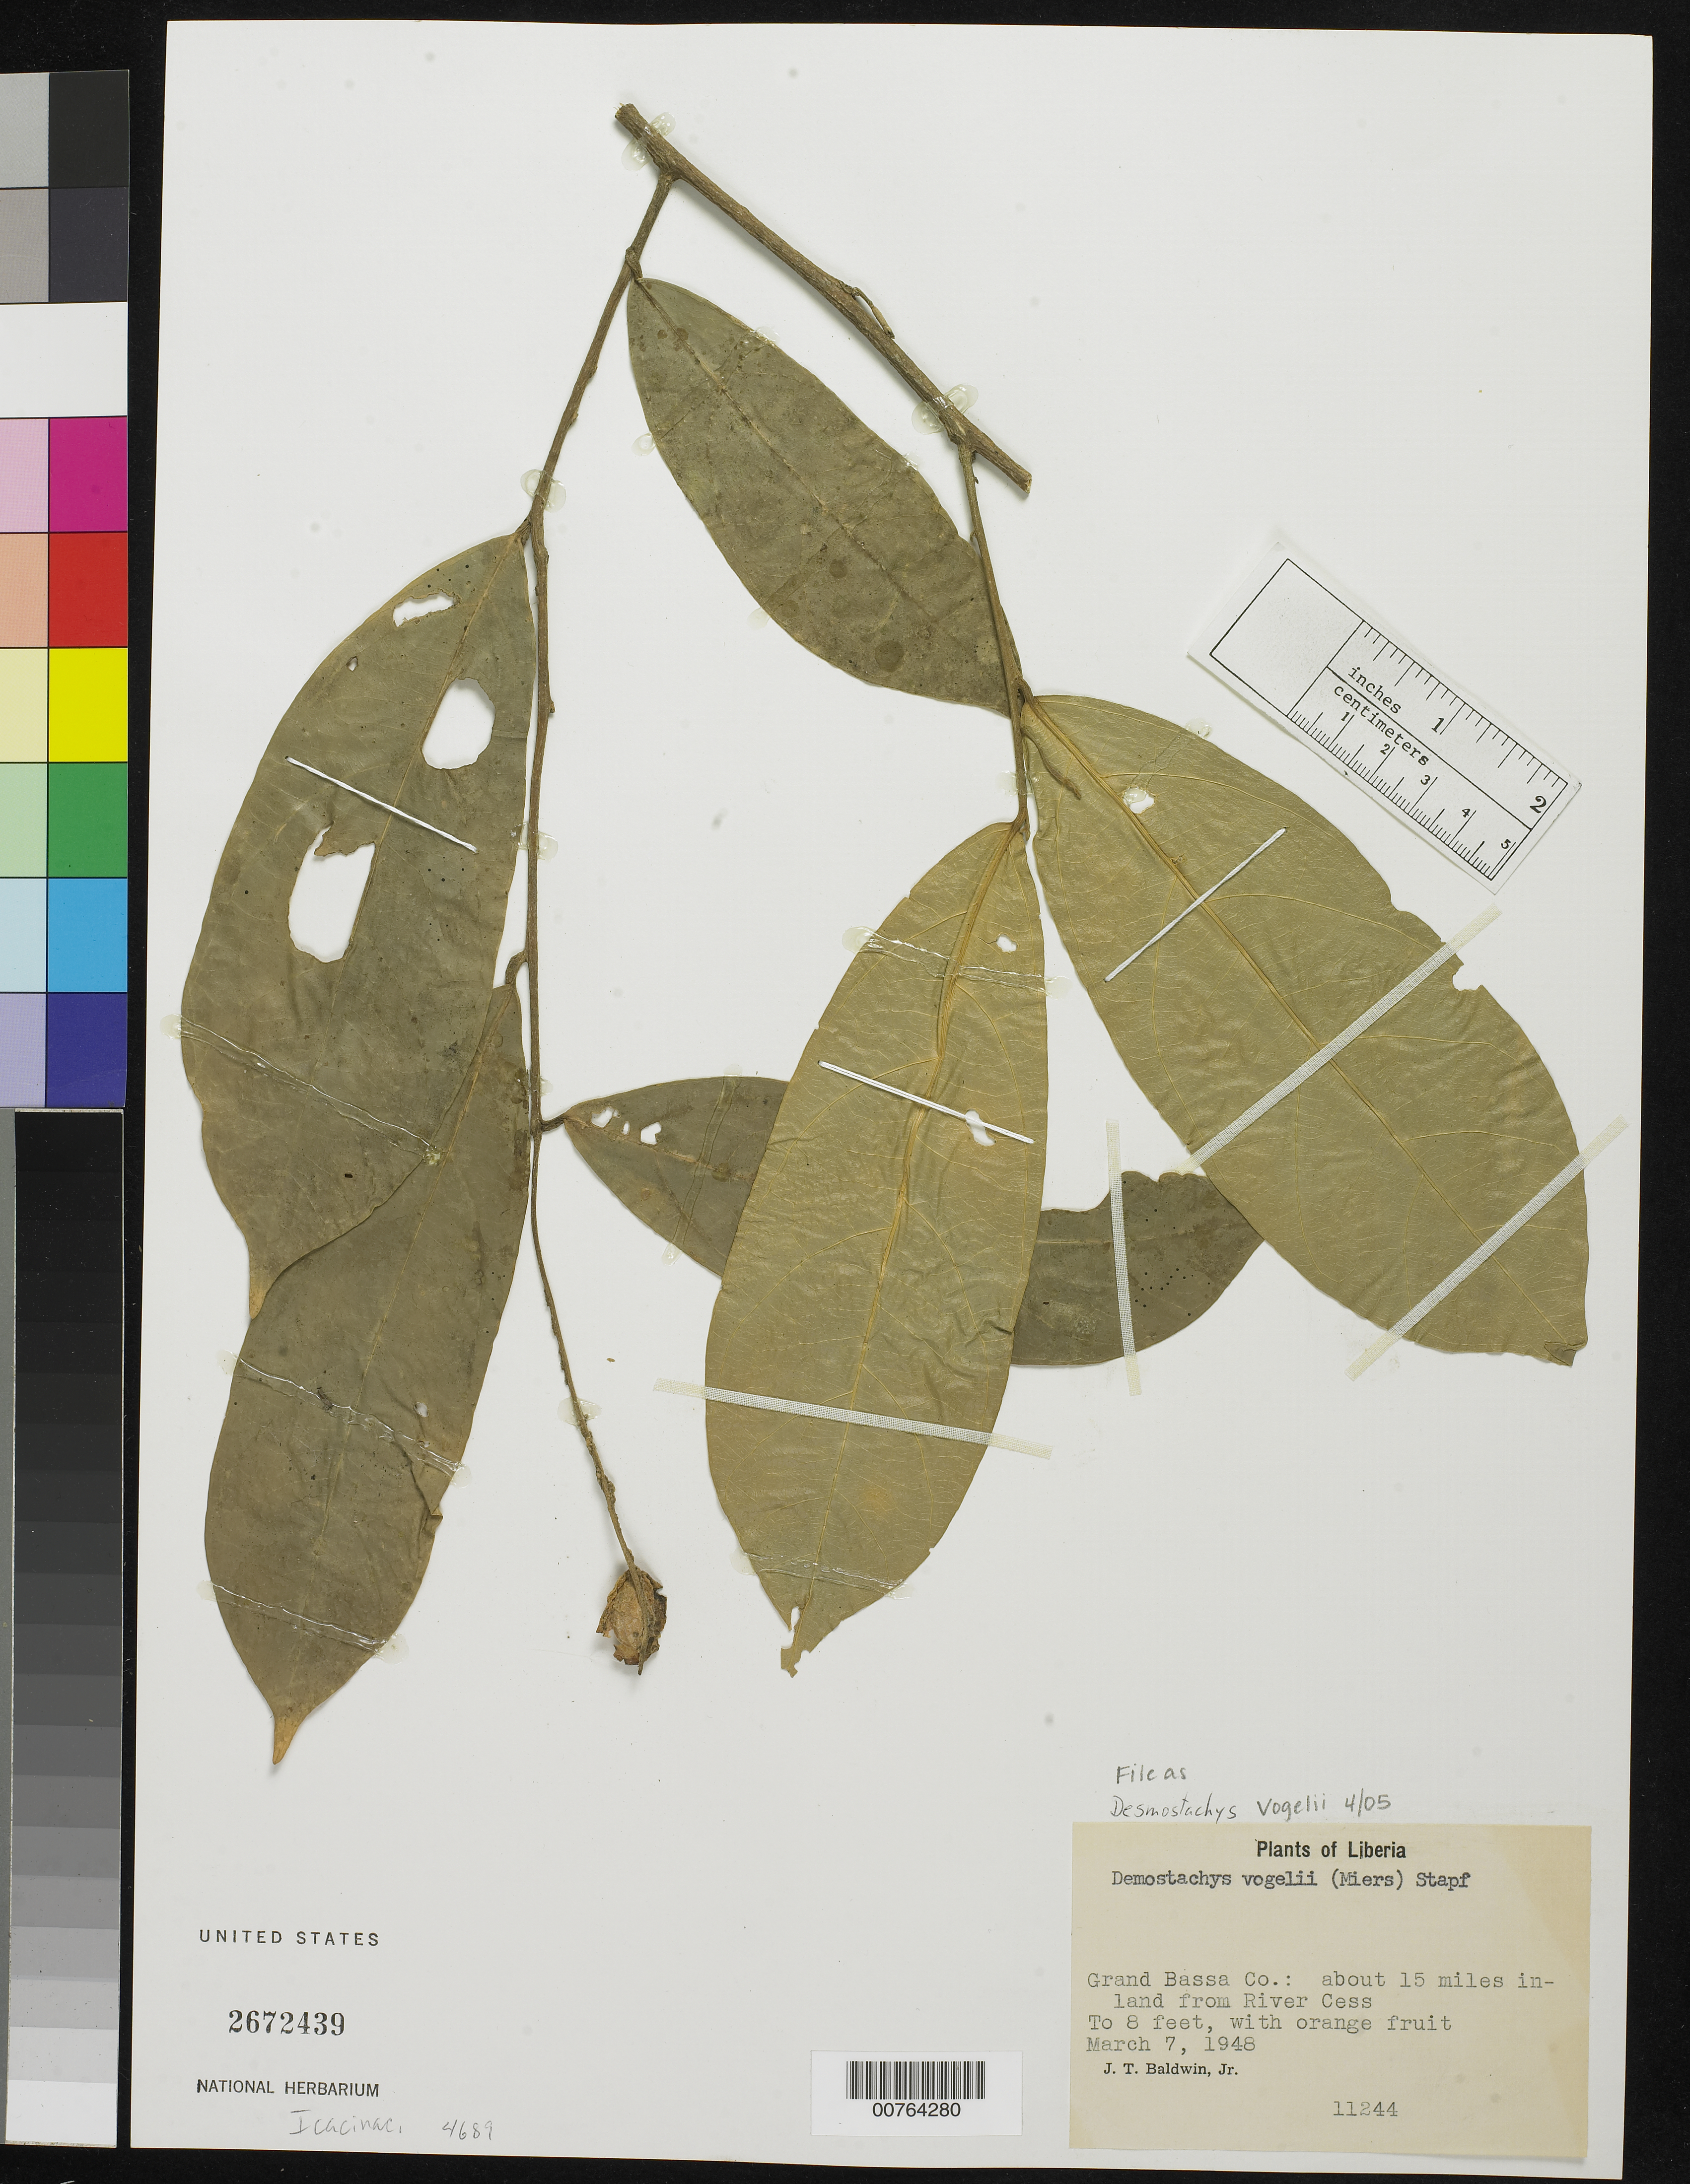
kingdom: Plantae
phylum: Tracheophyta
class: Magnoliopsida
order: Icacinales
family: Icacinaceae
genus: Vadensea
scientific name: Vadensea vogelii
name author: (Miers) Jongkind & O. Lachenaud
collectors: J. T. Baldwin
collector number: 11244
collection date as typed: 07 Mar 1948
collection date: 1948-03-07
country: Liberia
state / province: Grand Bassa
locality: about 15 miles inland from River Cess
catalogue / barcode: US 2672439